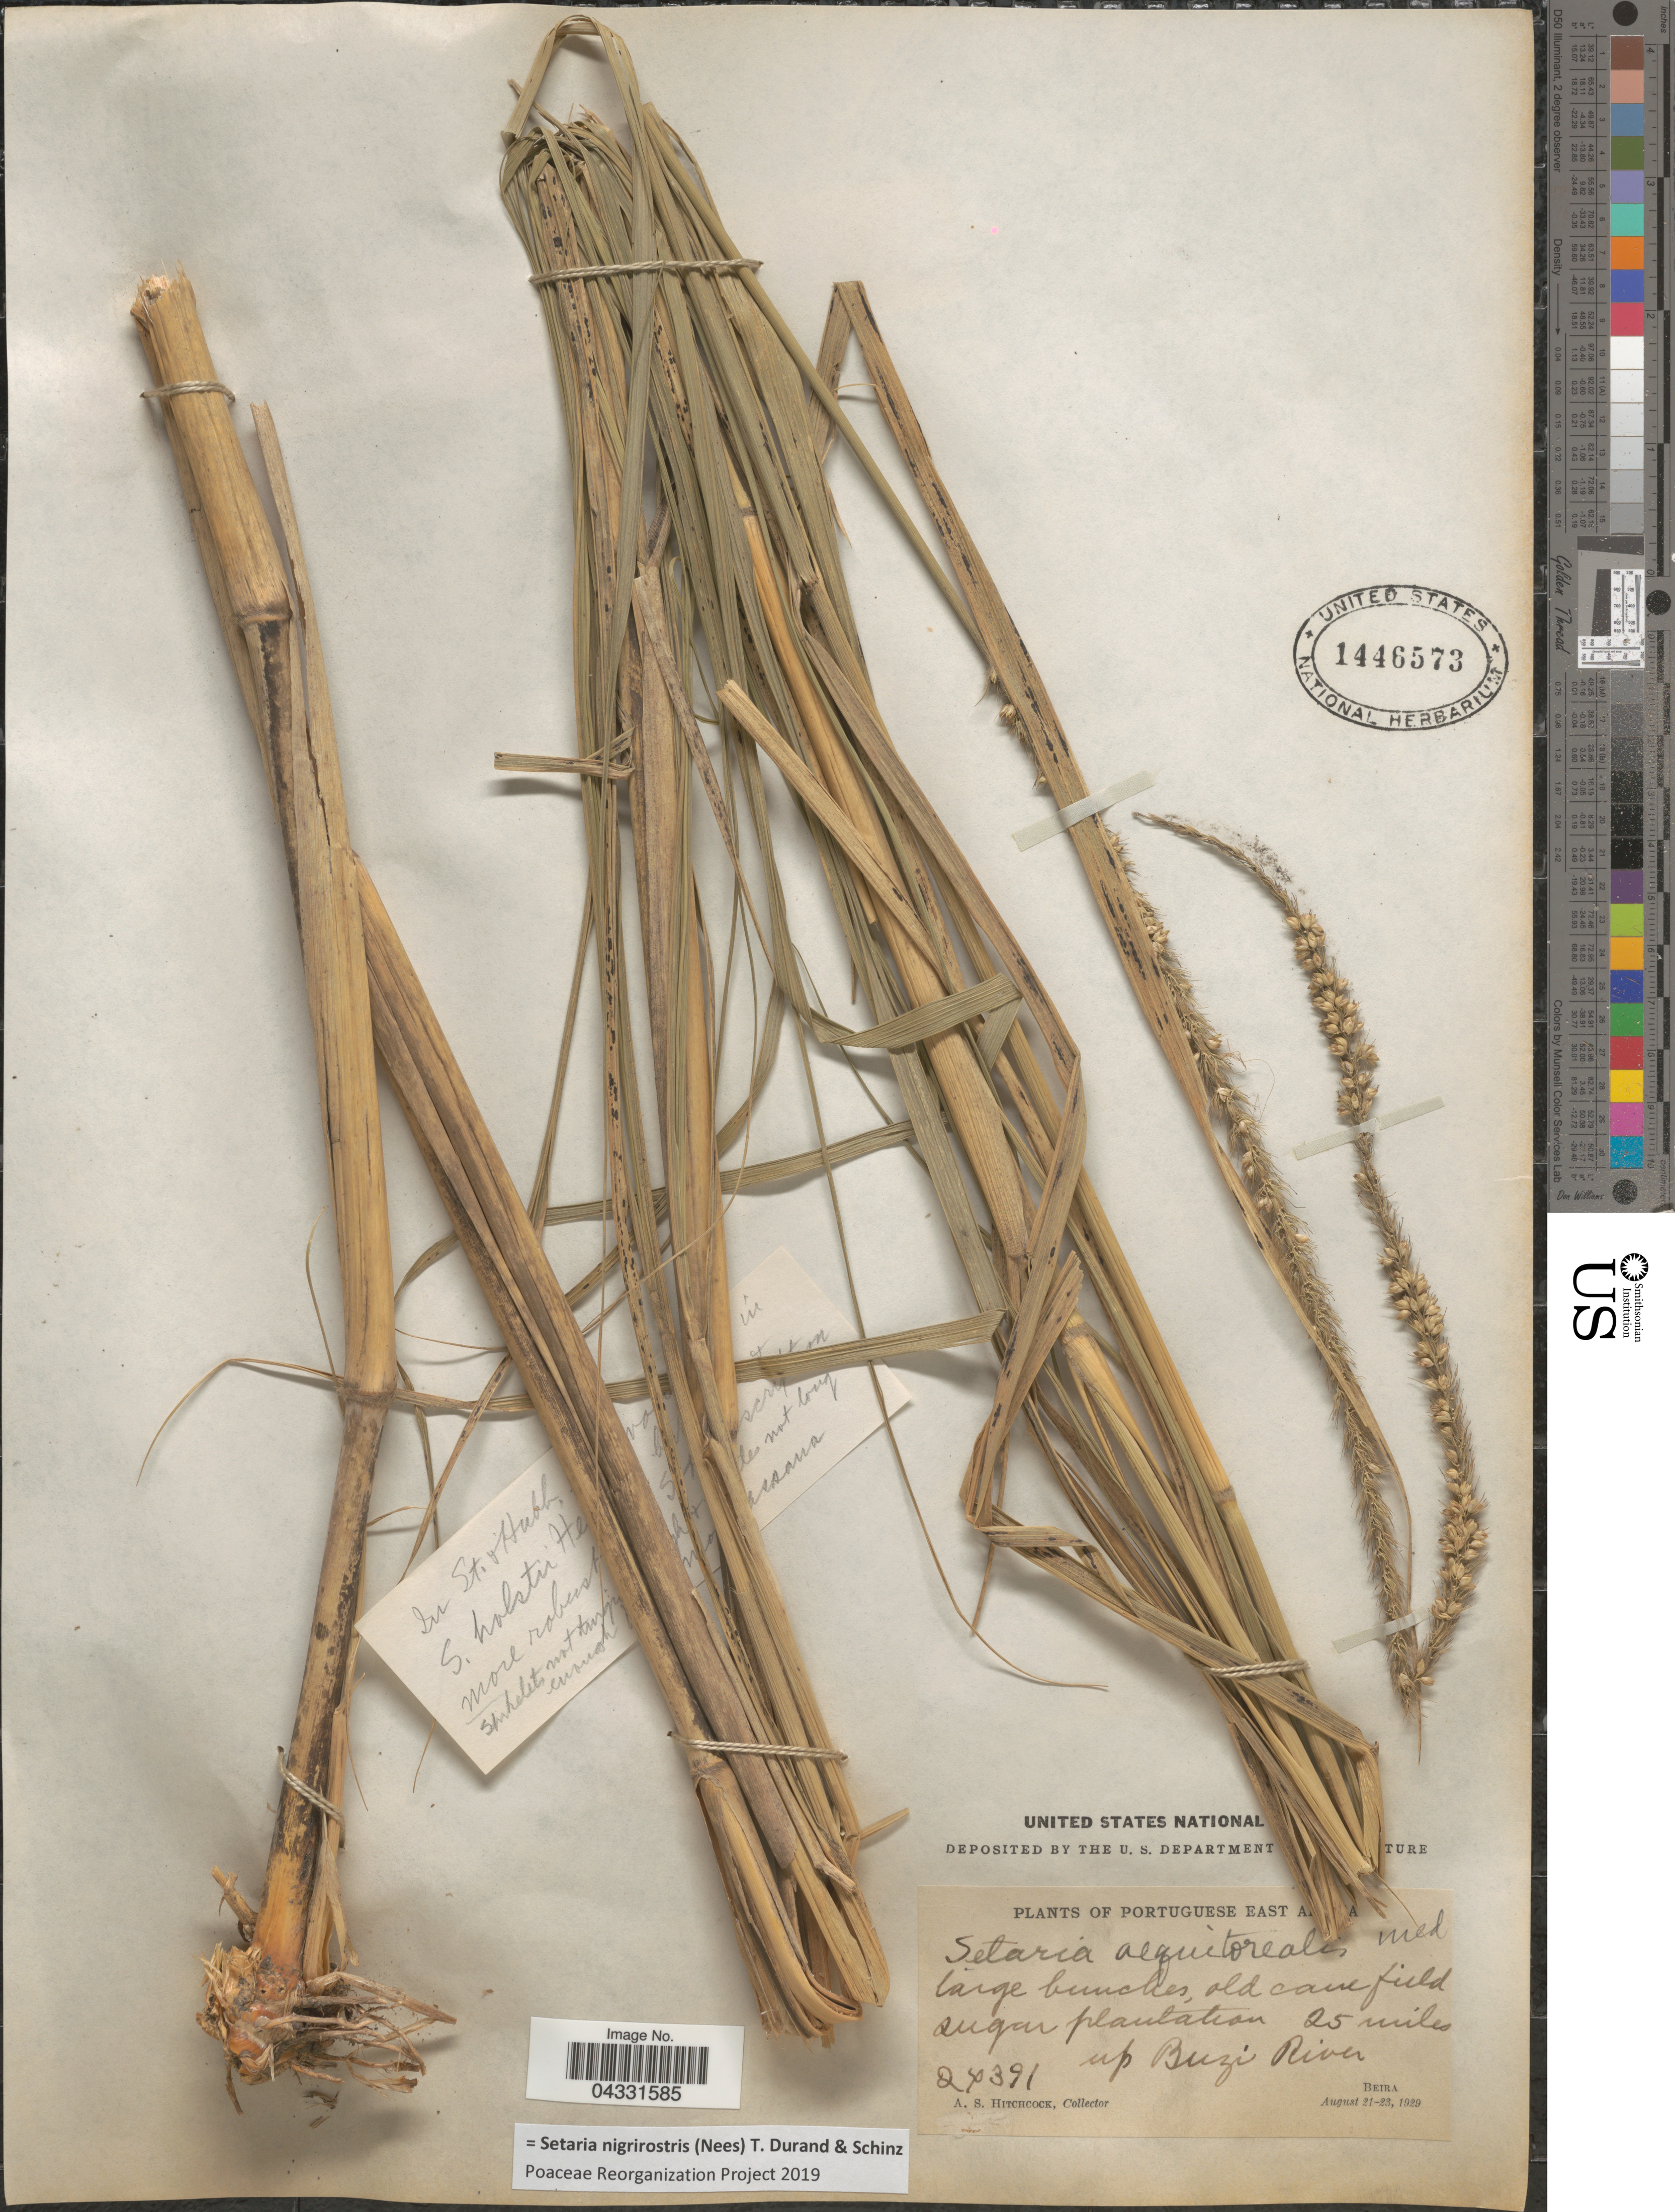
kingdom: Plantae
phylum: Tracheophyta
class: Liliopsida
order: Poales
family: Poaceae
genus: Setaria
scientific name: Setaria nigrirostris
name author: (Nees) Durand & Schinz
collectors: A. S. Hitchcock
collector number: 24391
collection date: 1929-08-21/1929-08-23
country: Mozambique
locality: Portuguese East A [illegible text]a. 25 miles up Buzi River. Beira.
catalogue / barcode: US 1446573